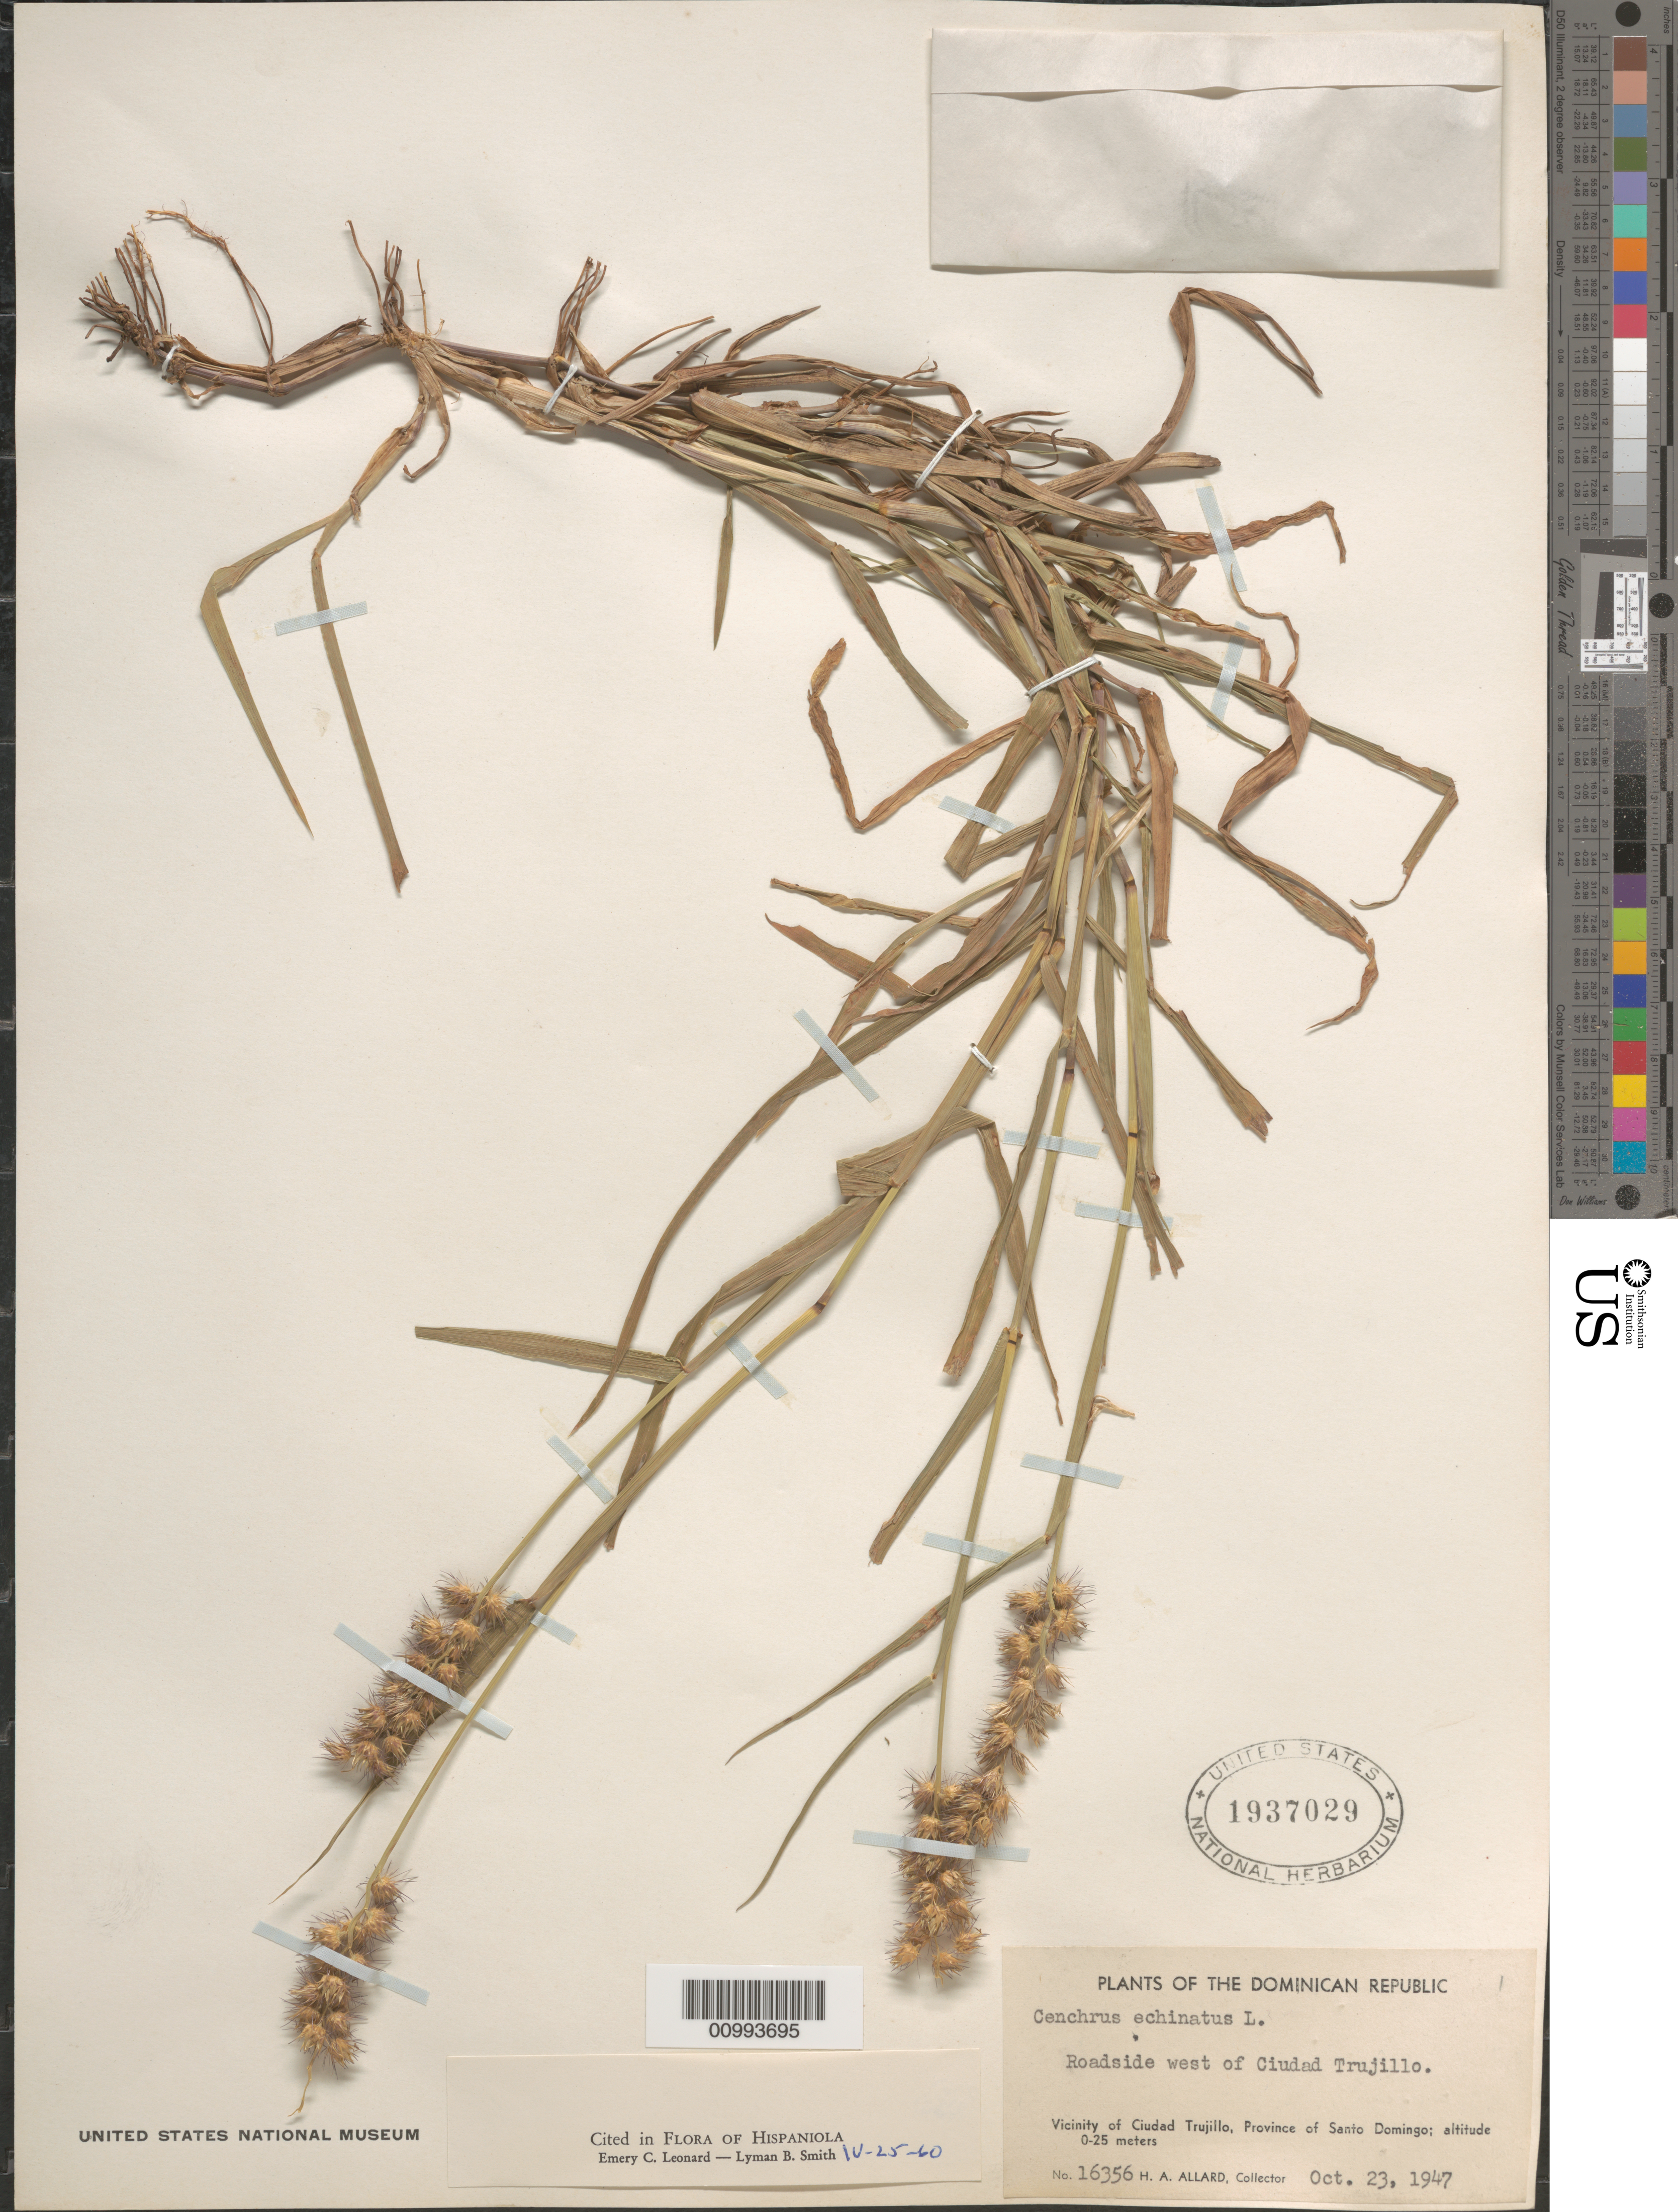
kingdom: Plantae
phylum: Tracheophyta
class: Liliopsida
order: Poales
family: Poaceae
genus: Cenchrus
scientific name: Cenchrus echinatus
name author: L.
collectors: H. A. Allard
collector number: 16356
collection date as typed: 23 Oct 1947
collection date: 1947-10-23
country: Dominican Republic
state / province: Distrito Nacional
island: Hispaniola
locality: west of Santo Domingo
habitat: on roadside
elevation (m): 0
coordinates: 0 N, 0 E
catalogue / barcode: US 1937029